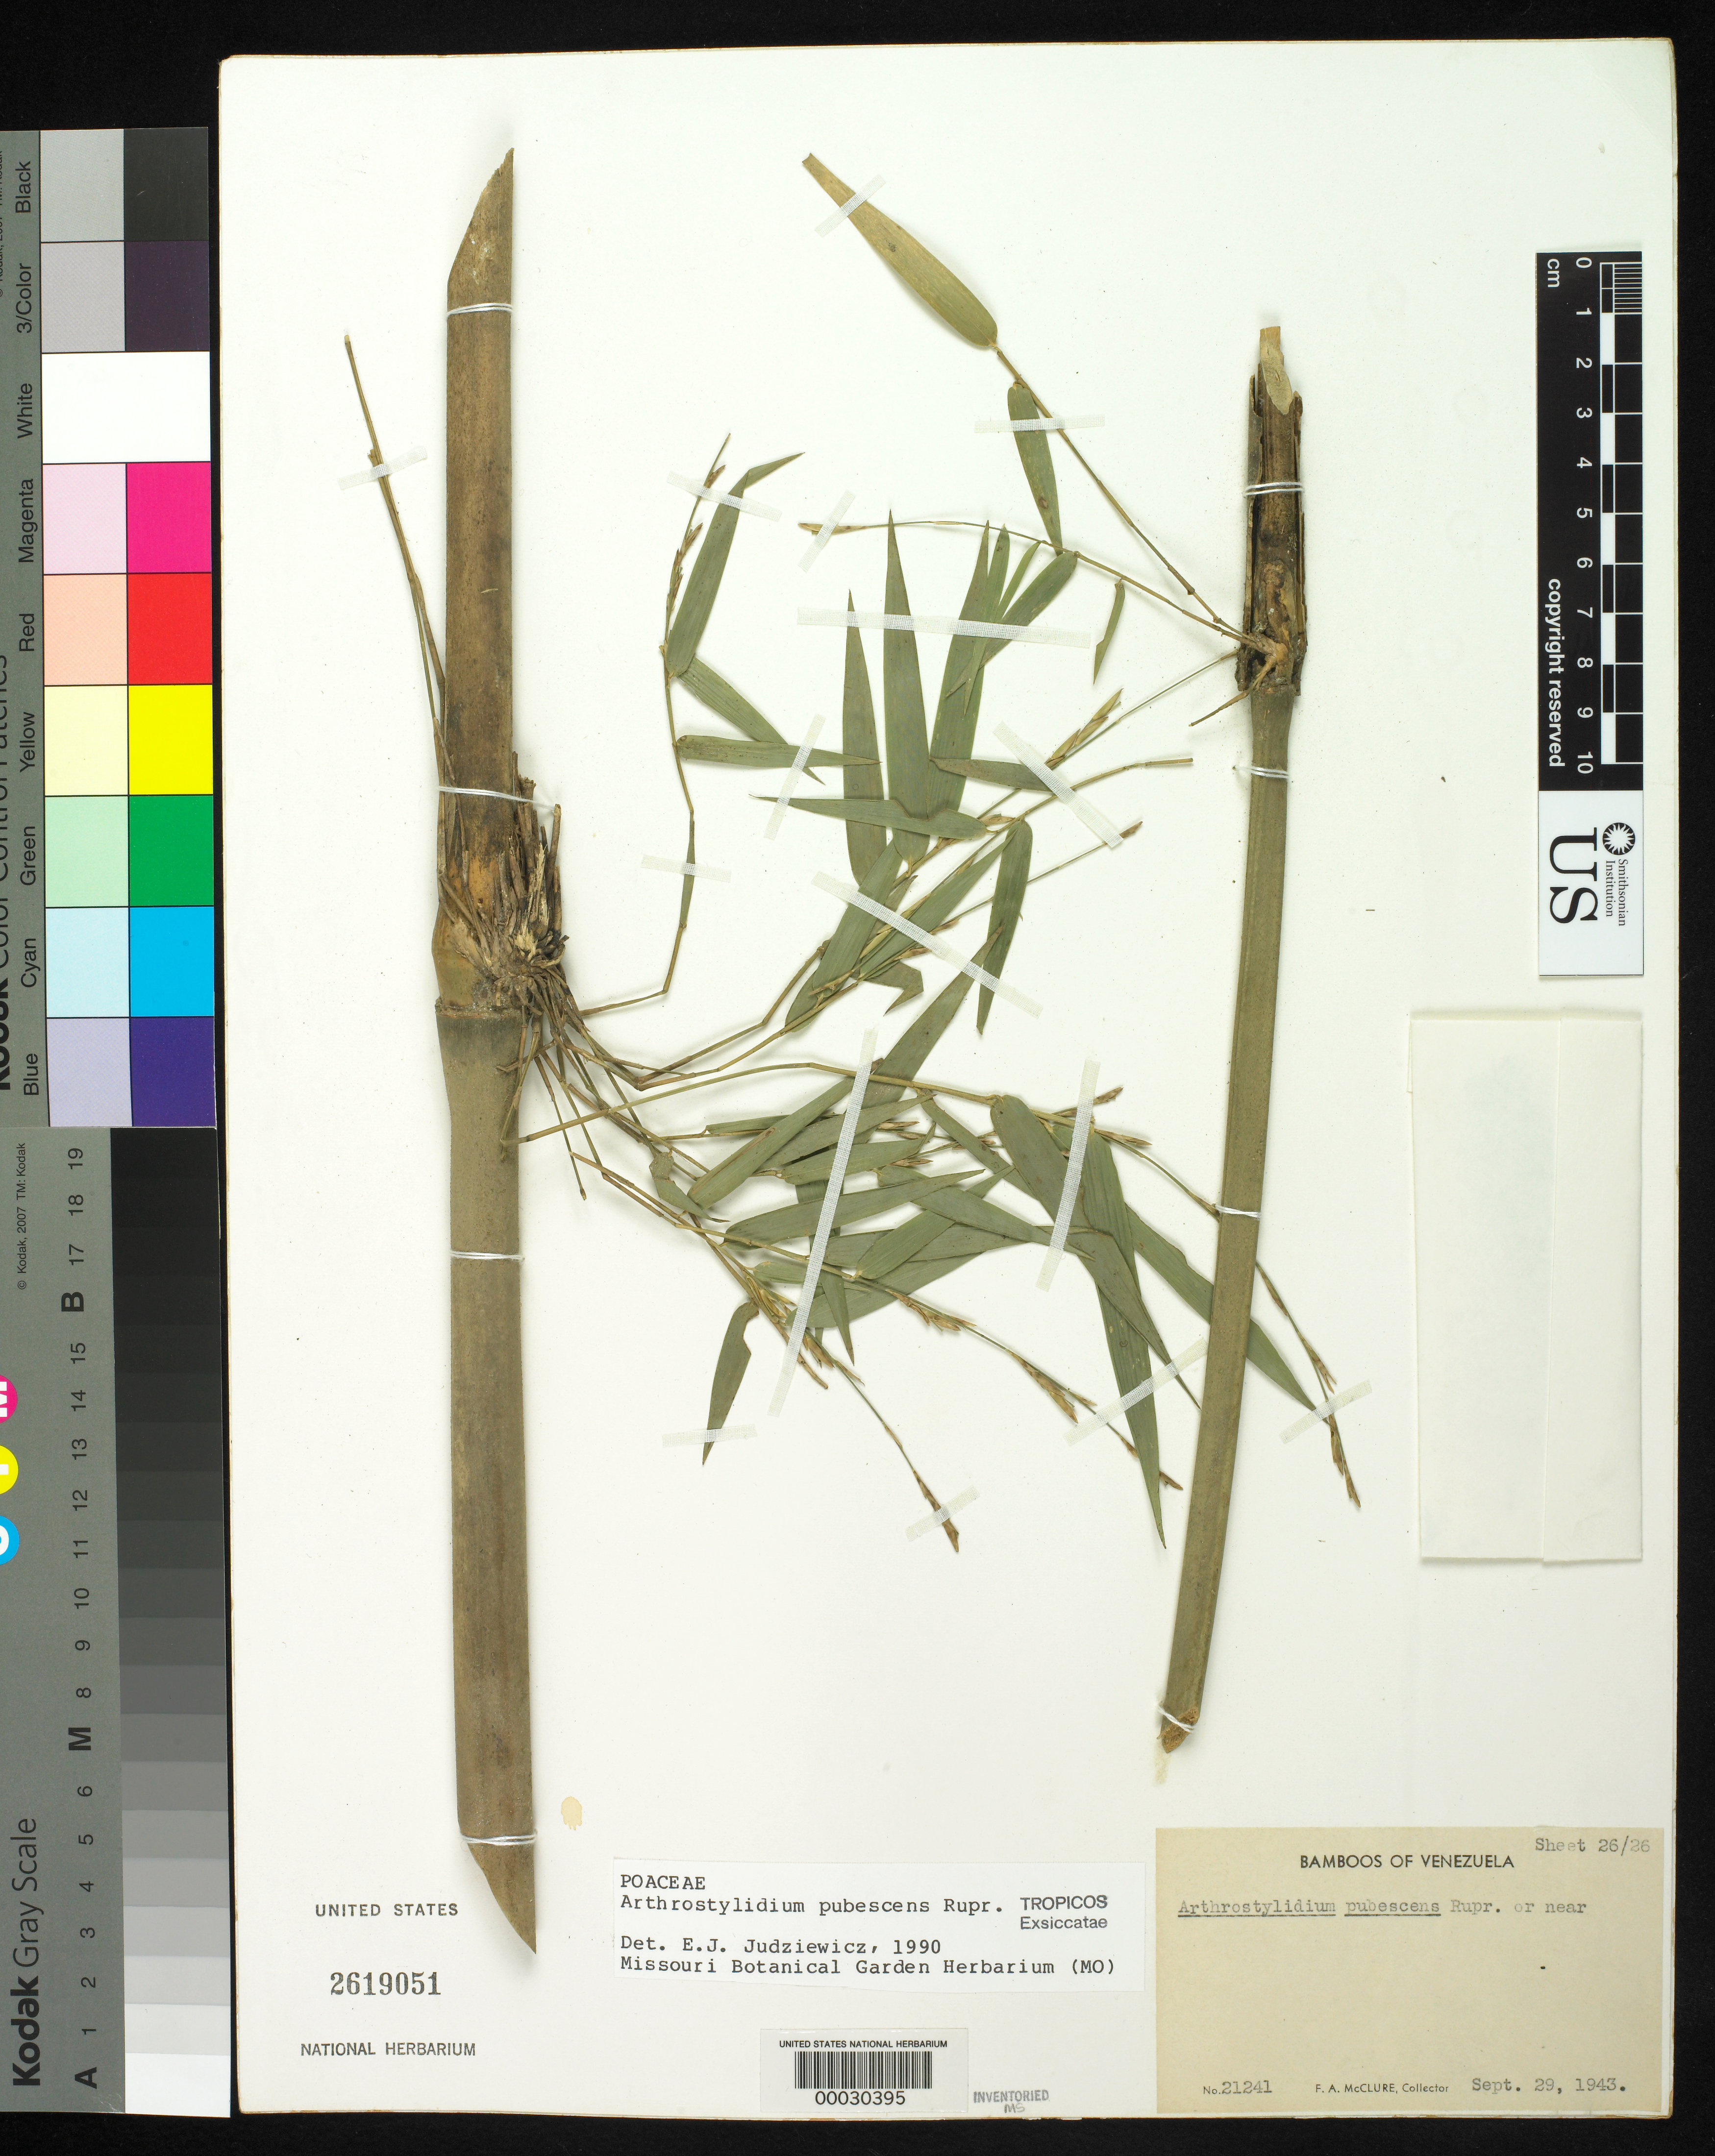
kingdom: Plantae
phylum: Tracheophyta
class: Liliopsida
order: Poales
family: Poaceae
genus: Arthrostylidium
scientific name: Arthrostylidium pubescens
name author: Rupr.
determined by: Judziewicz, E. J.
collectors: F. A. McClure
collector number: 21241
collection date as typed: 29 Sep 1943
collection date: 1943-09-29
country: Venezuela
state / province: Distrito Federal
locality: El junquito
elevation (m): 1200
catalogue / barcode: US 2619051